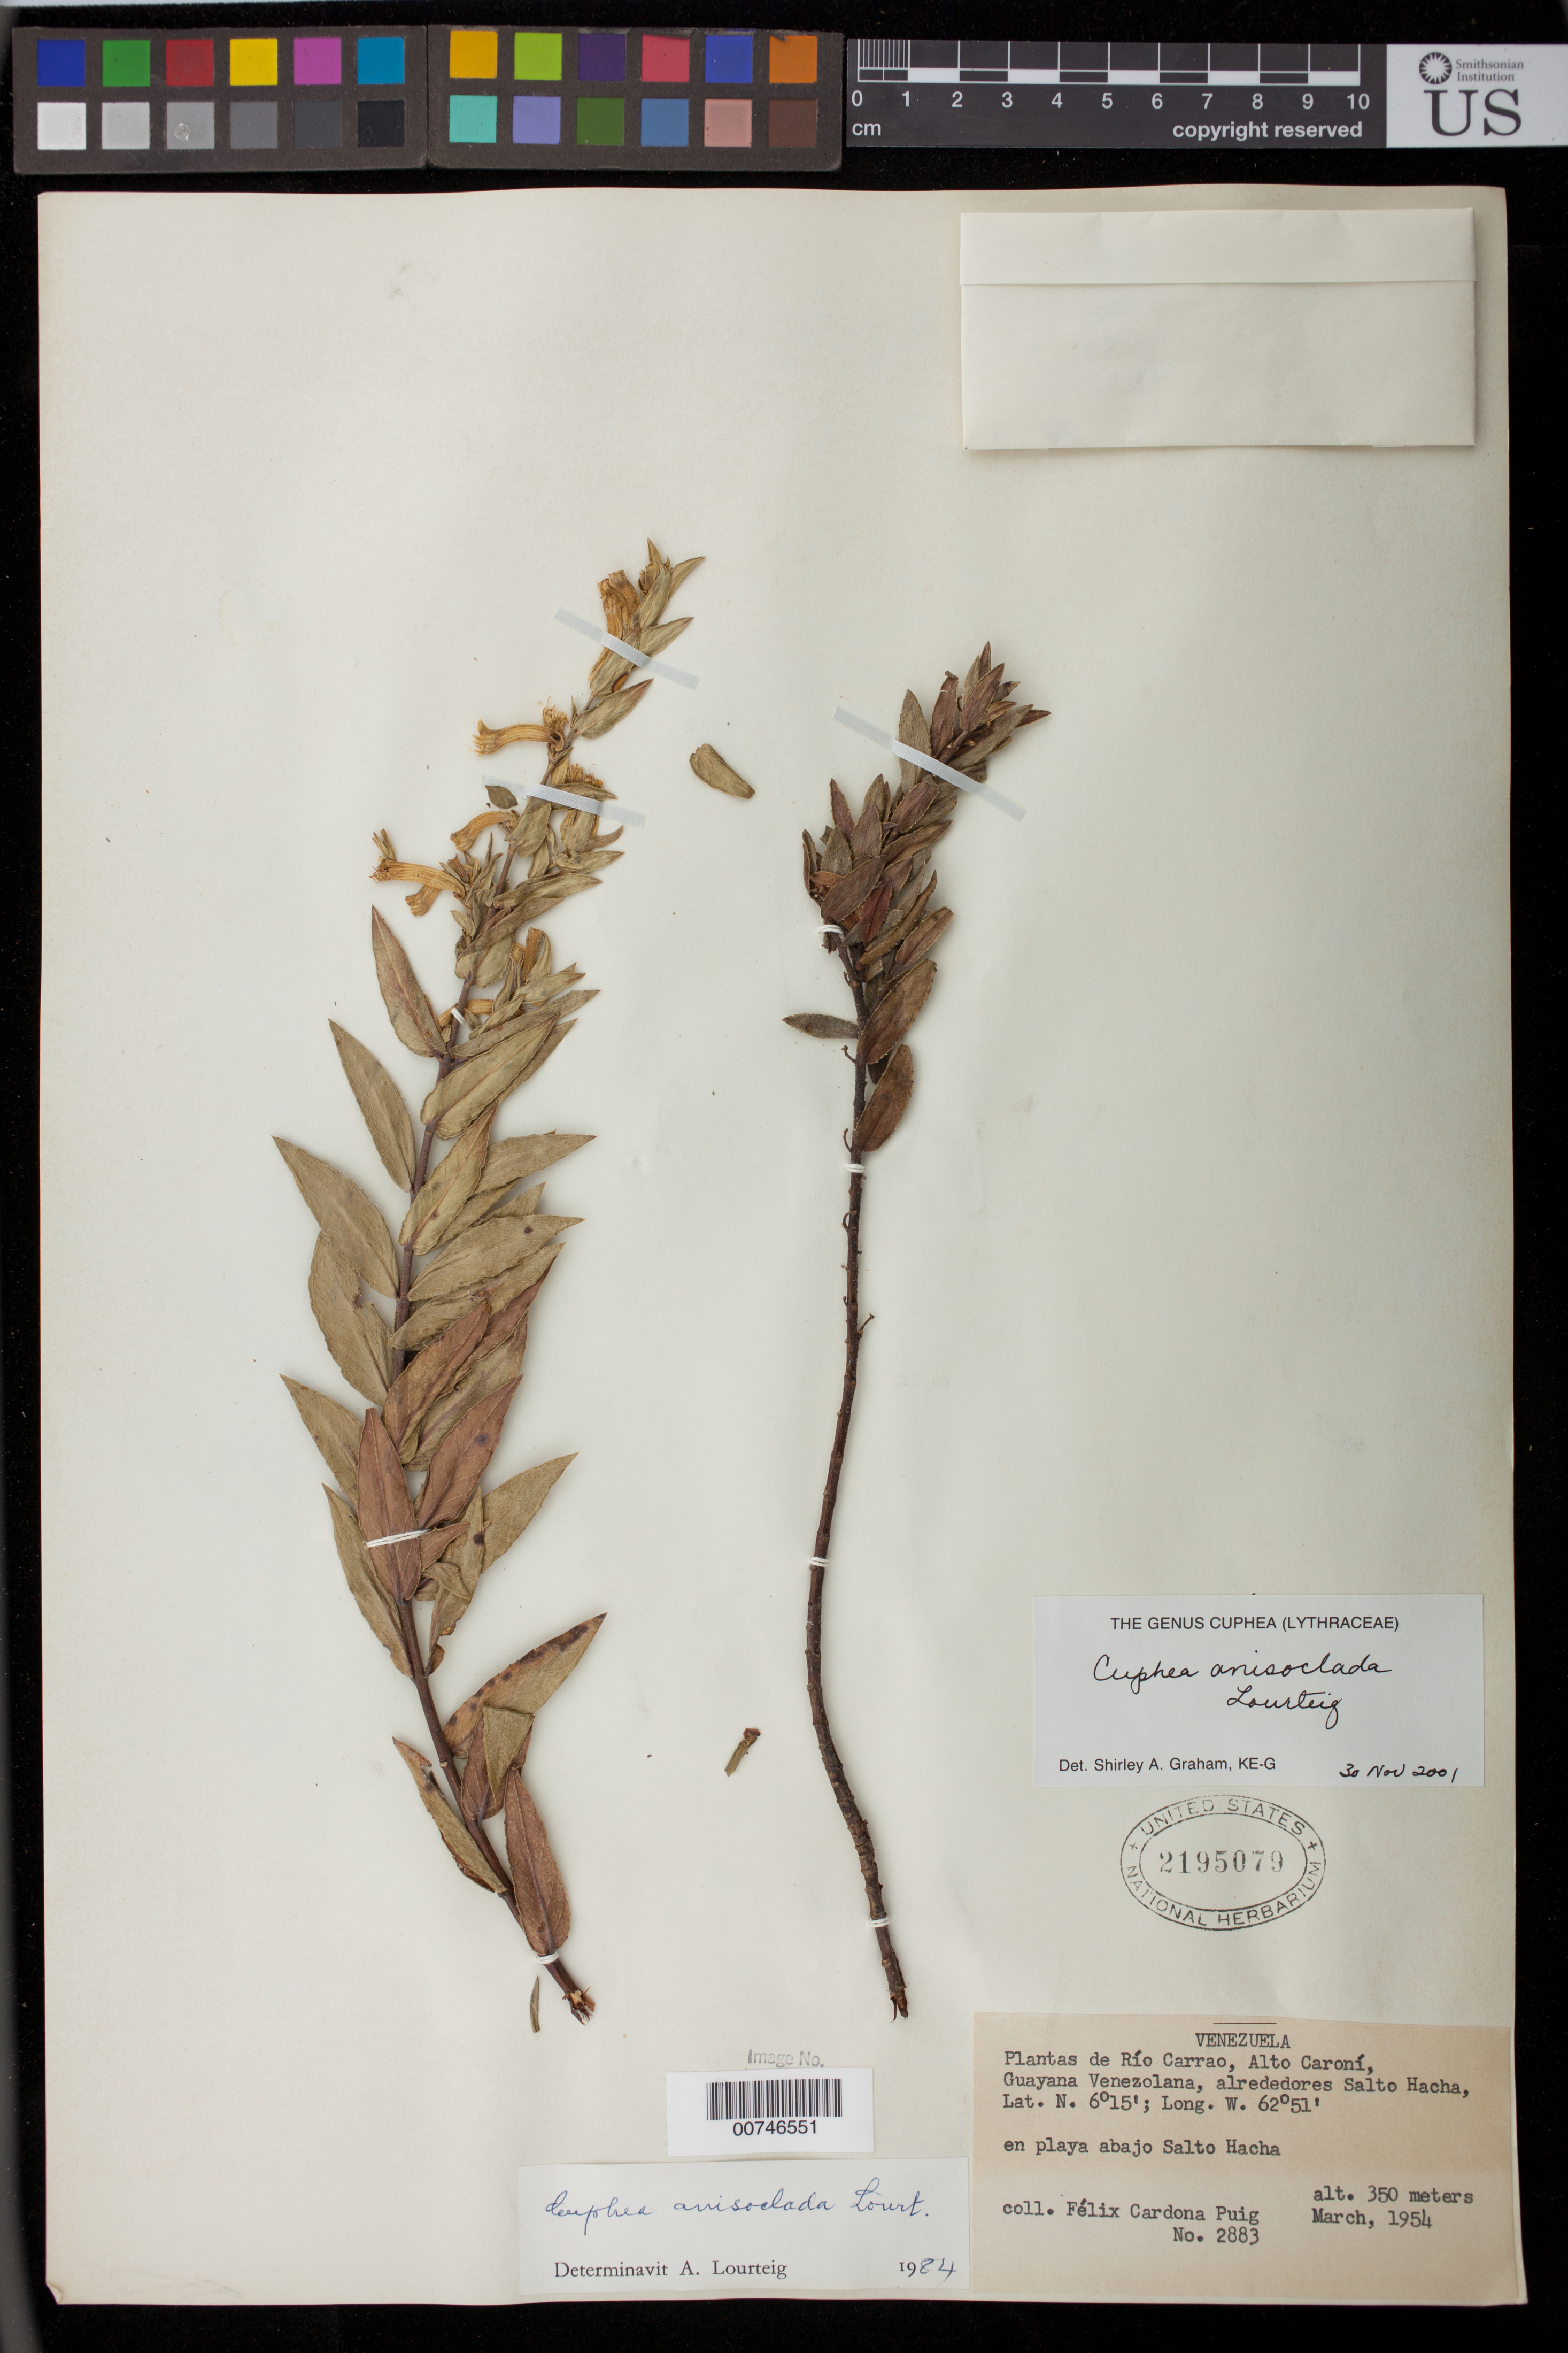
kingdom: Plantae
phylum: Tracheophyta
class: Magnoliopsida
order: Myrtales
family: Lythraceae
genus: Cuphea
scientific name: Cuphea anisoclada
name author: Lourteig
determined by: Graham, Shirley Ann Tousch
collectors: F. Cardona Puig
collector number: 2883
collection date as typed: Mar-54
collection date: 1954-03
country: Venezuela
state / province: Bolívar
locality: Alto Río Caroni, Rio Carrao, Salto Hacha, Guayana Venezolana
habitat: Playa abajo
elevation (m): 350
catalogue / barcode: US 2195079